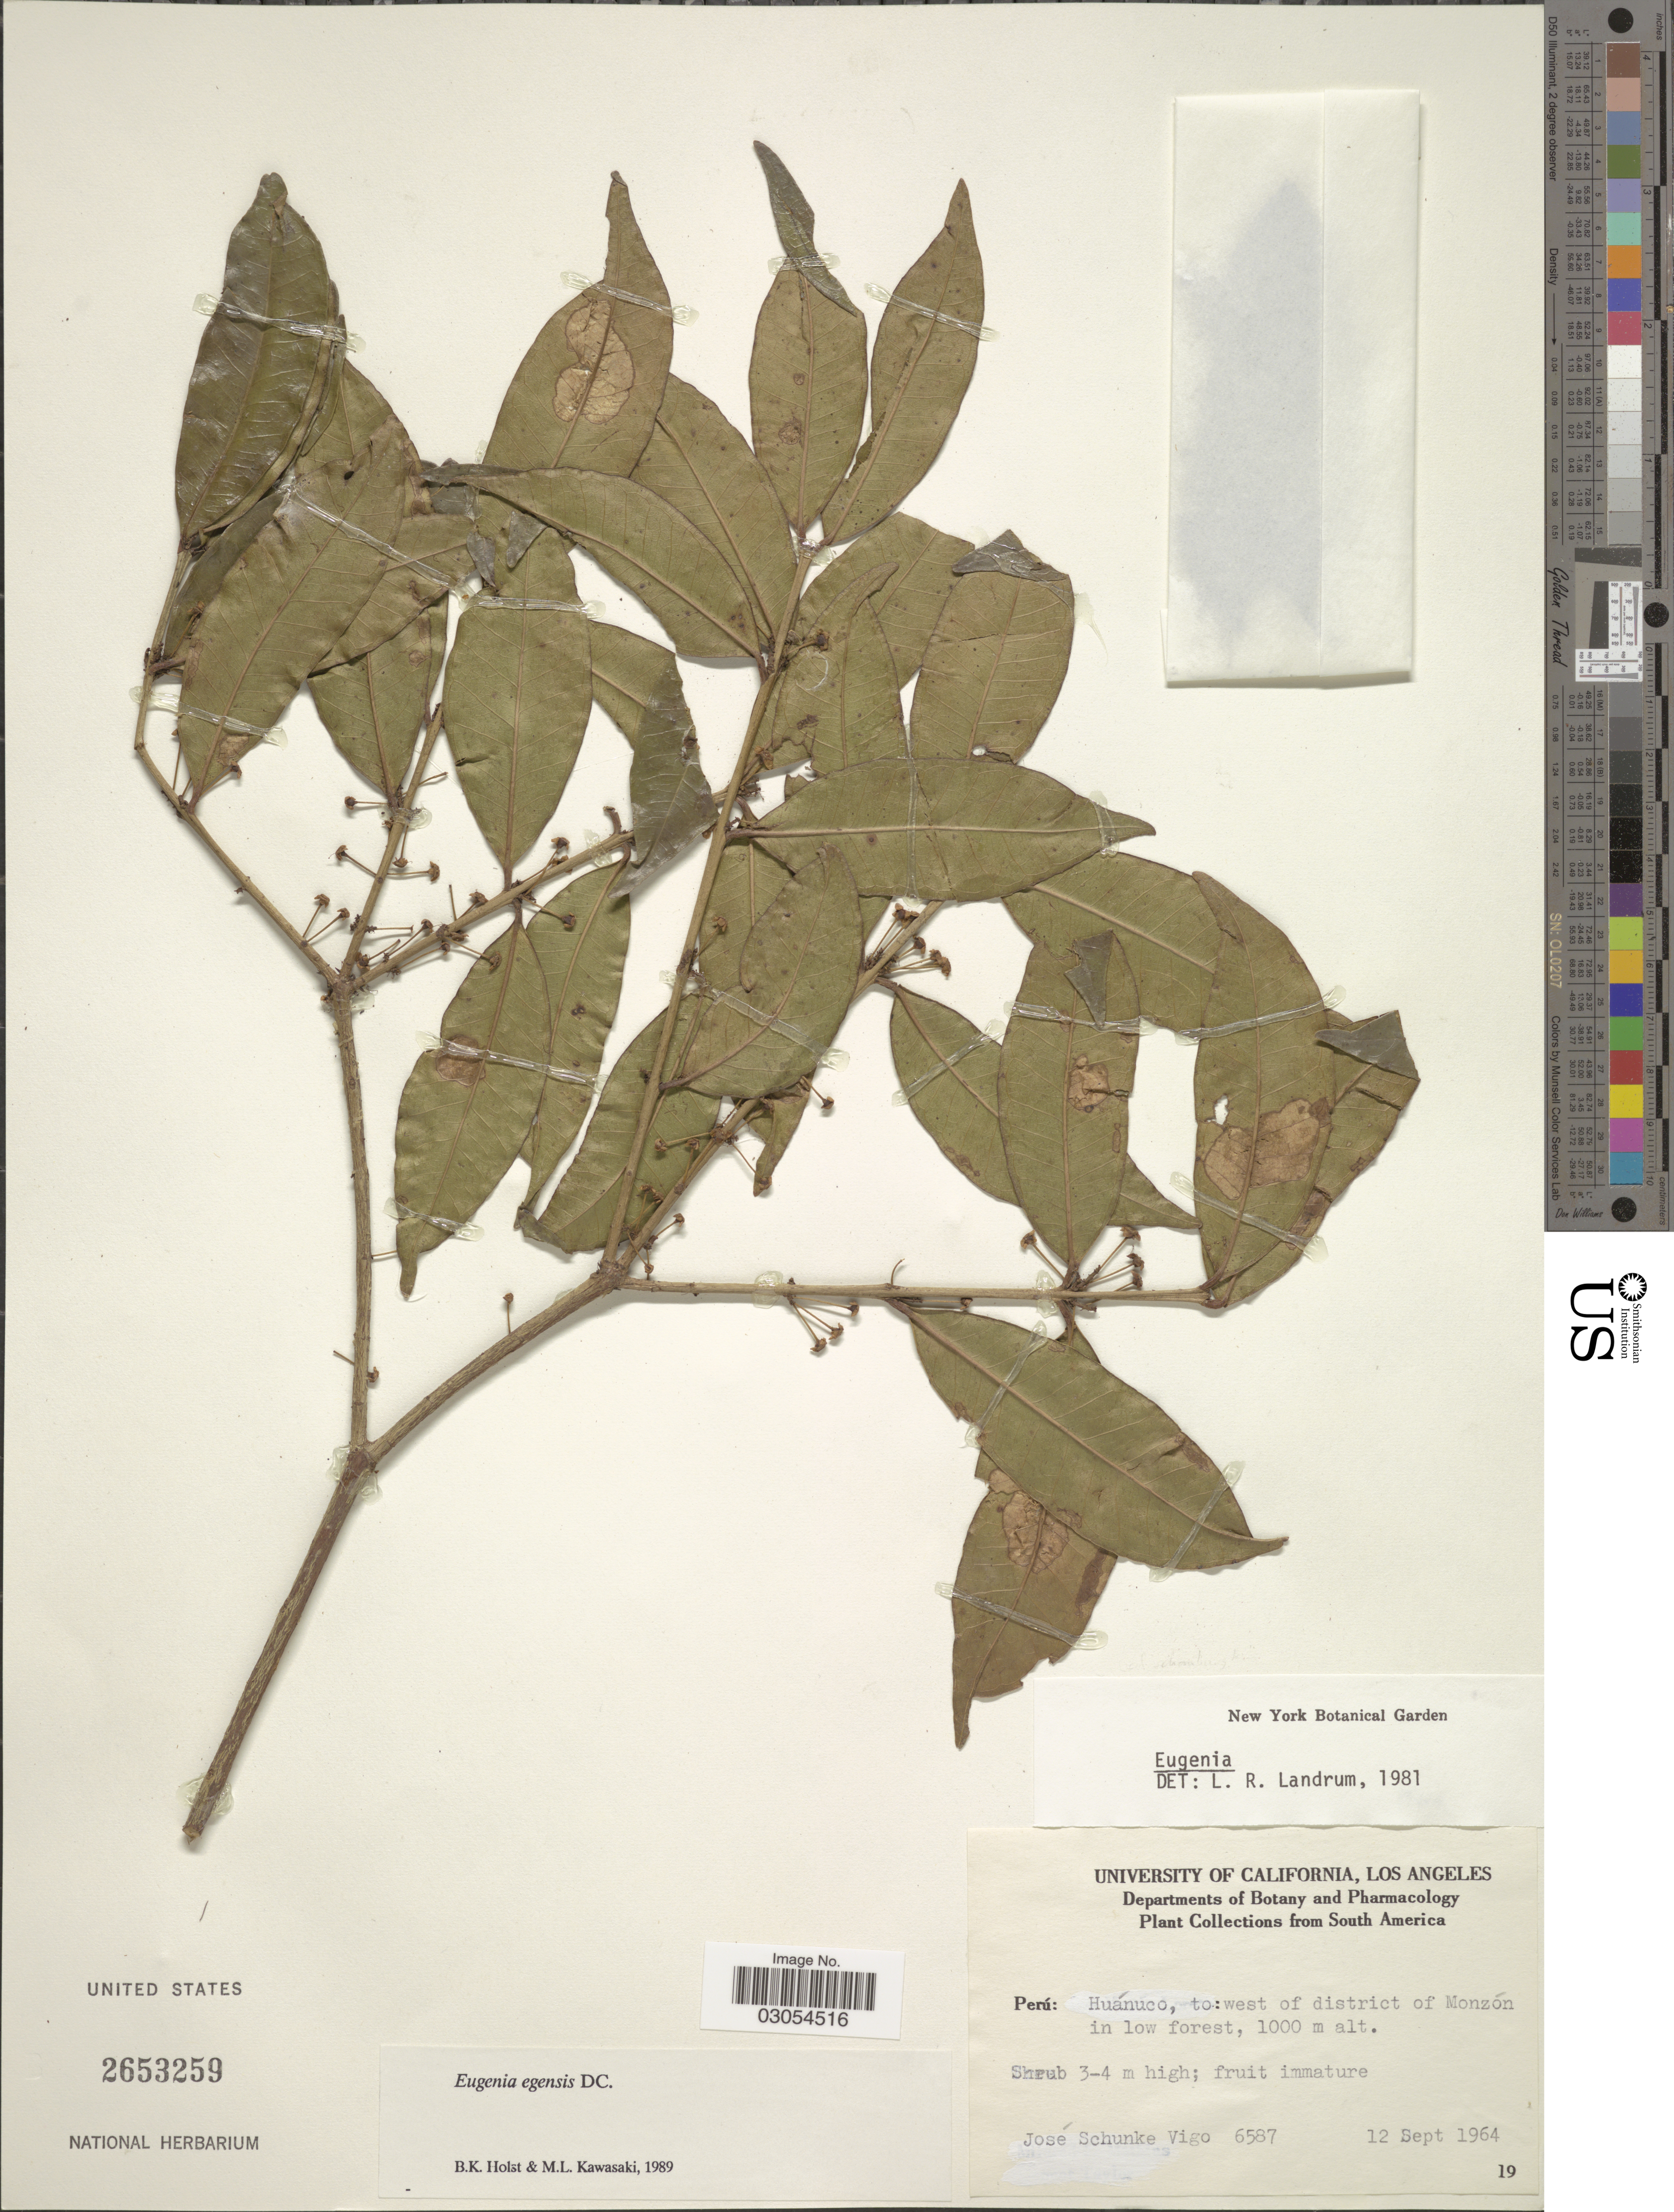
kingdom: Plantae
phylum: Tracheophyta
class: Magnoliopsida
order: Myrtales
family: Myrtaceae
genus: Eugenia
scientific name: Eugenia egensis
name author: DC.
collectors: J. Schunke Vigo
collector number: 6587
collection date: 1964-09-12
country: Peru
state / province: Huánuco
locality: To: west of district of Monzón in low forest.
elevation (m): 1000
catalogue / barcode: US 2653259